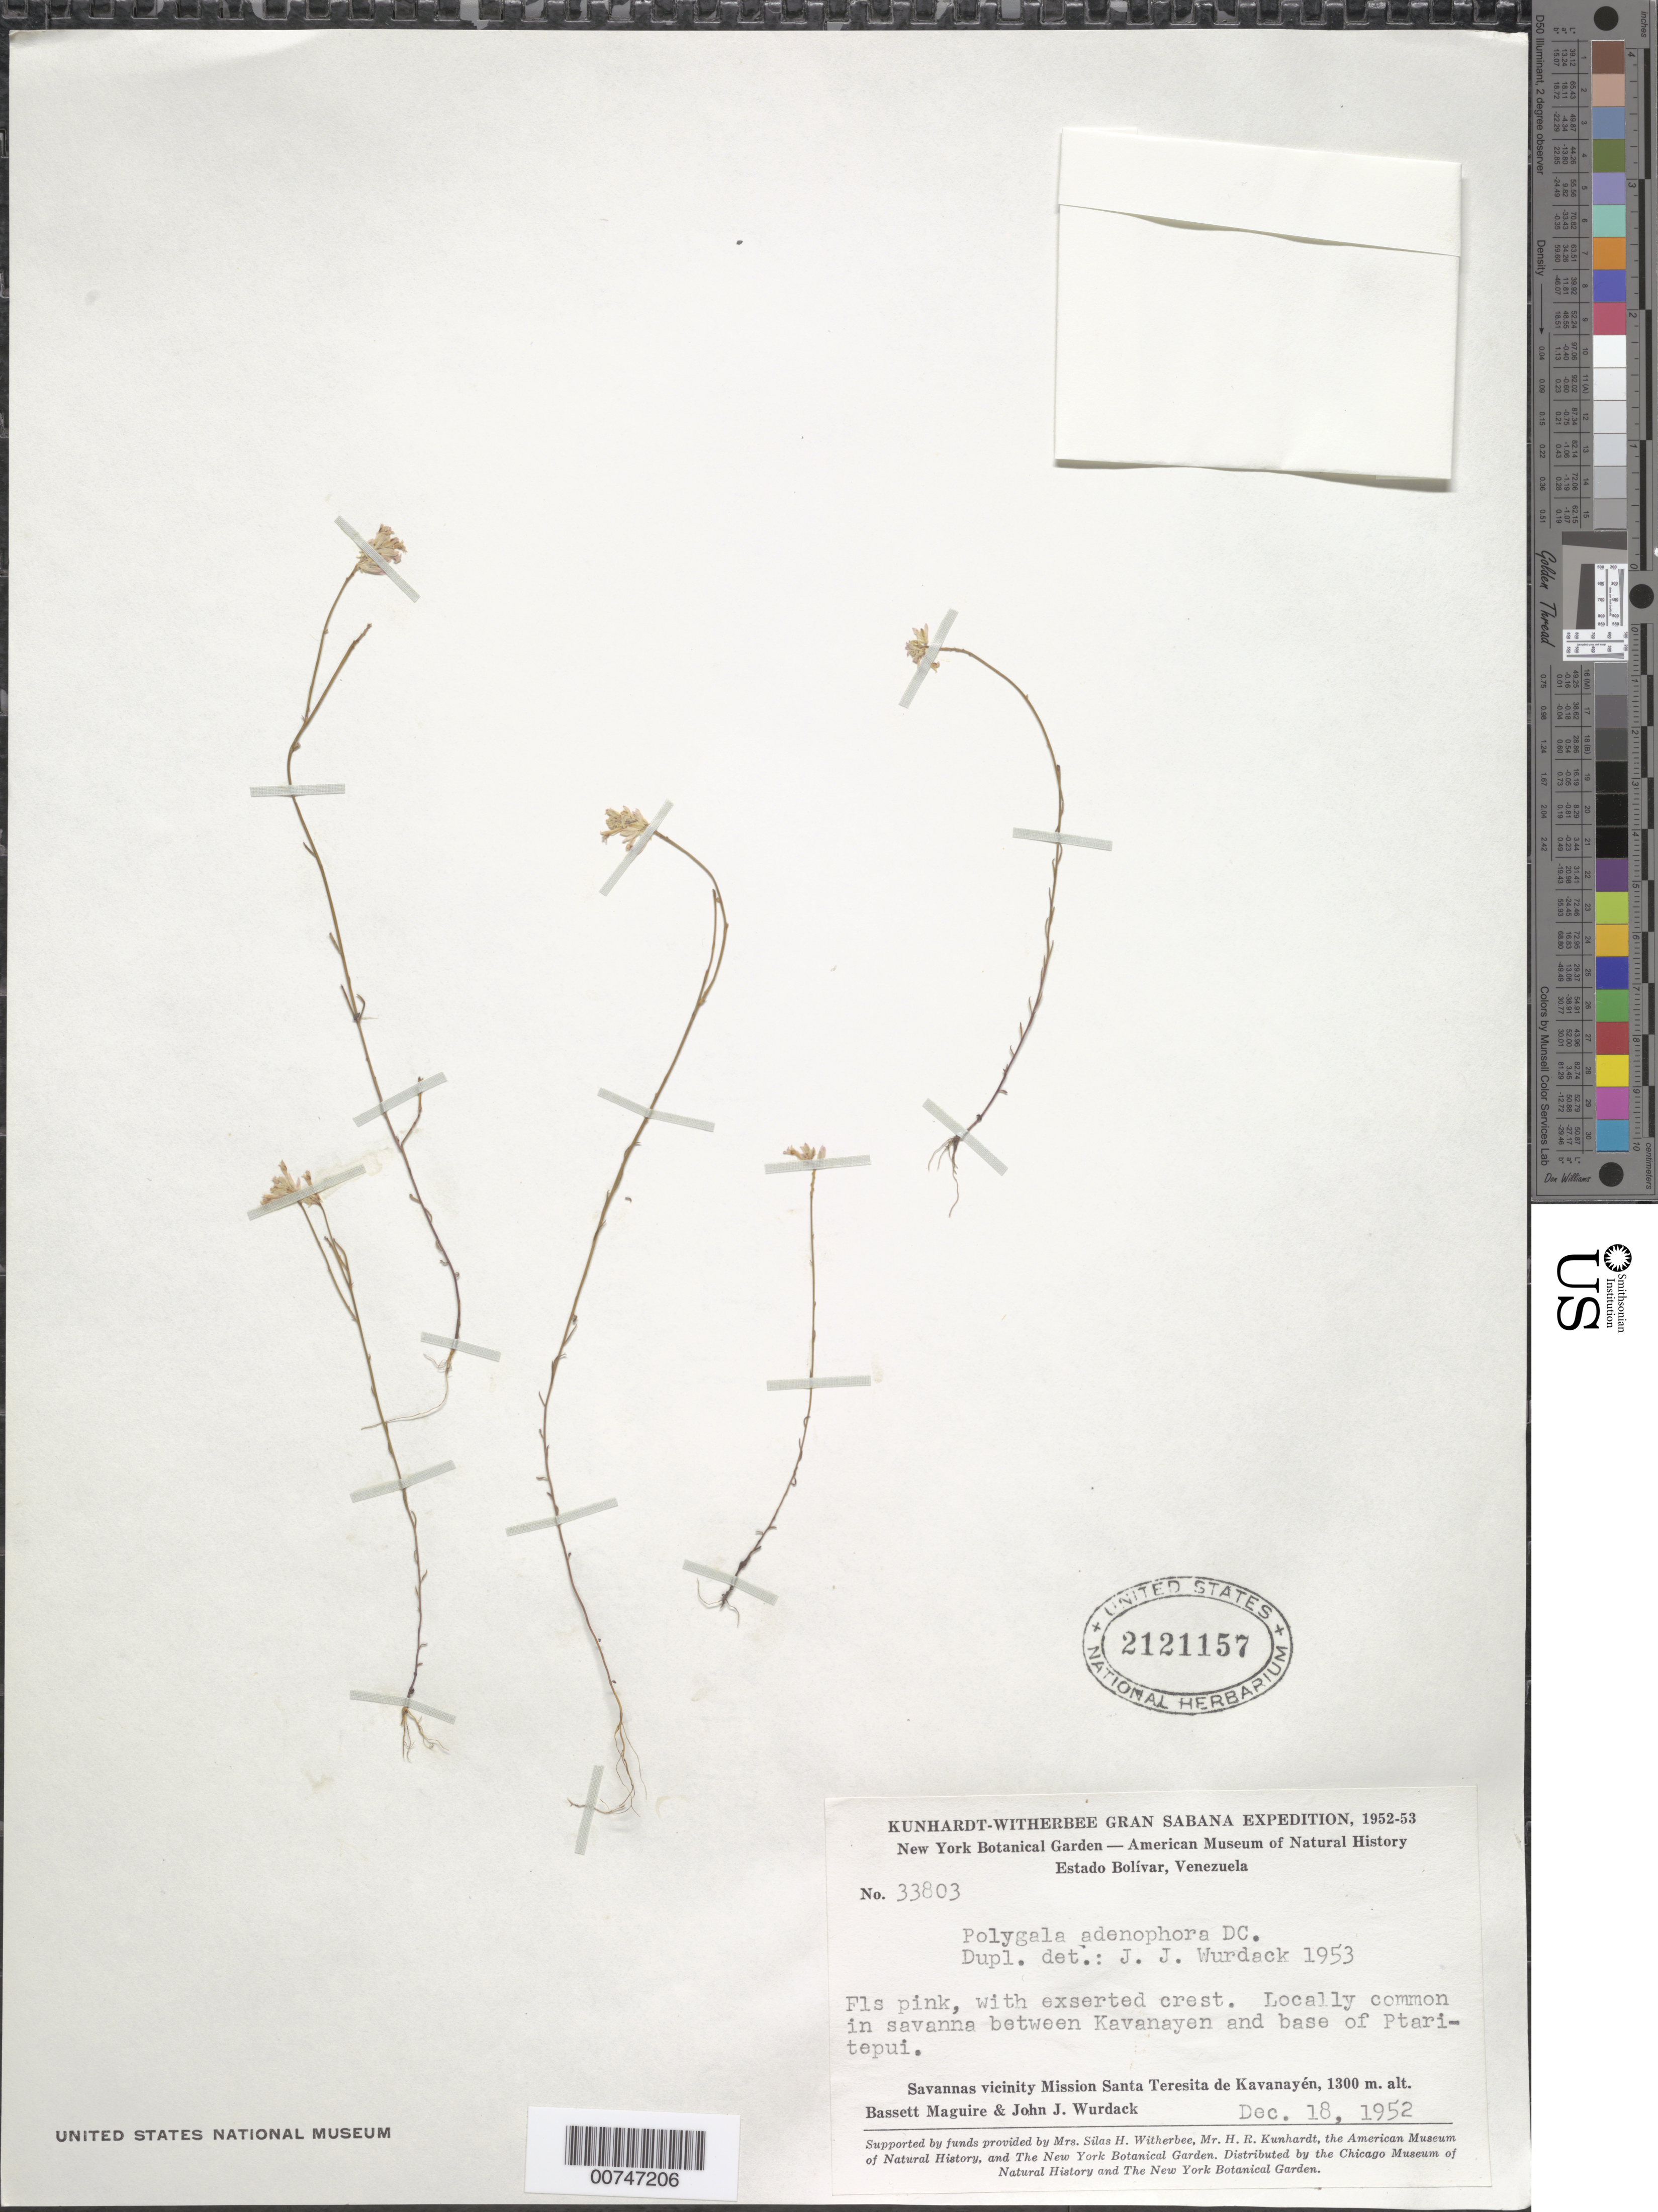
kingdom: Plantae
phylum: Tracheophyta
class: Magnoliopsida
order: Fabales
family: Polygalaceae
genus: Polygala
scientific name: Polygala adenophora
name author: DC.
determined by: Wurdack, John J., (US), US (UNITED STATES)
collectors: B. Maguire & J. J. Wurdack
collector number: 33803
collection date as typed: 18-Dec-52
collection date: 1952-12-18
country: Venezuela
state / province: Bolívar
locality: Kavanayén to base of Ptari-tepuí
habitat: Savanna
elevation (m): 1300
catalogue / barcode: US 2121157